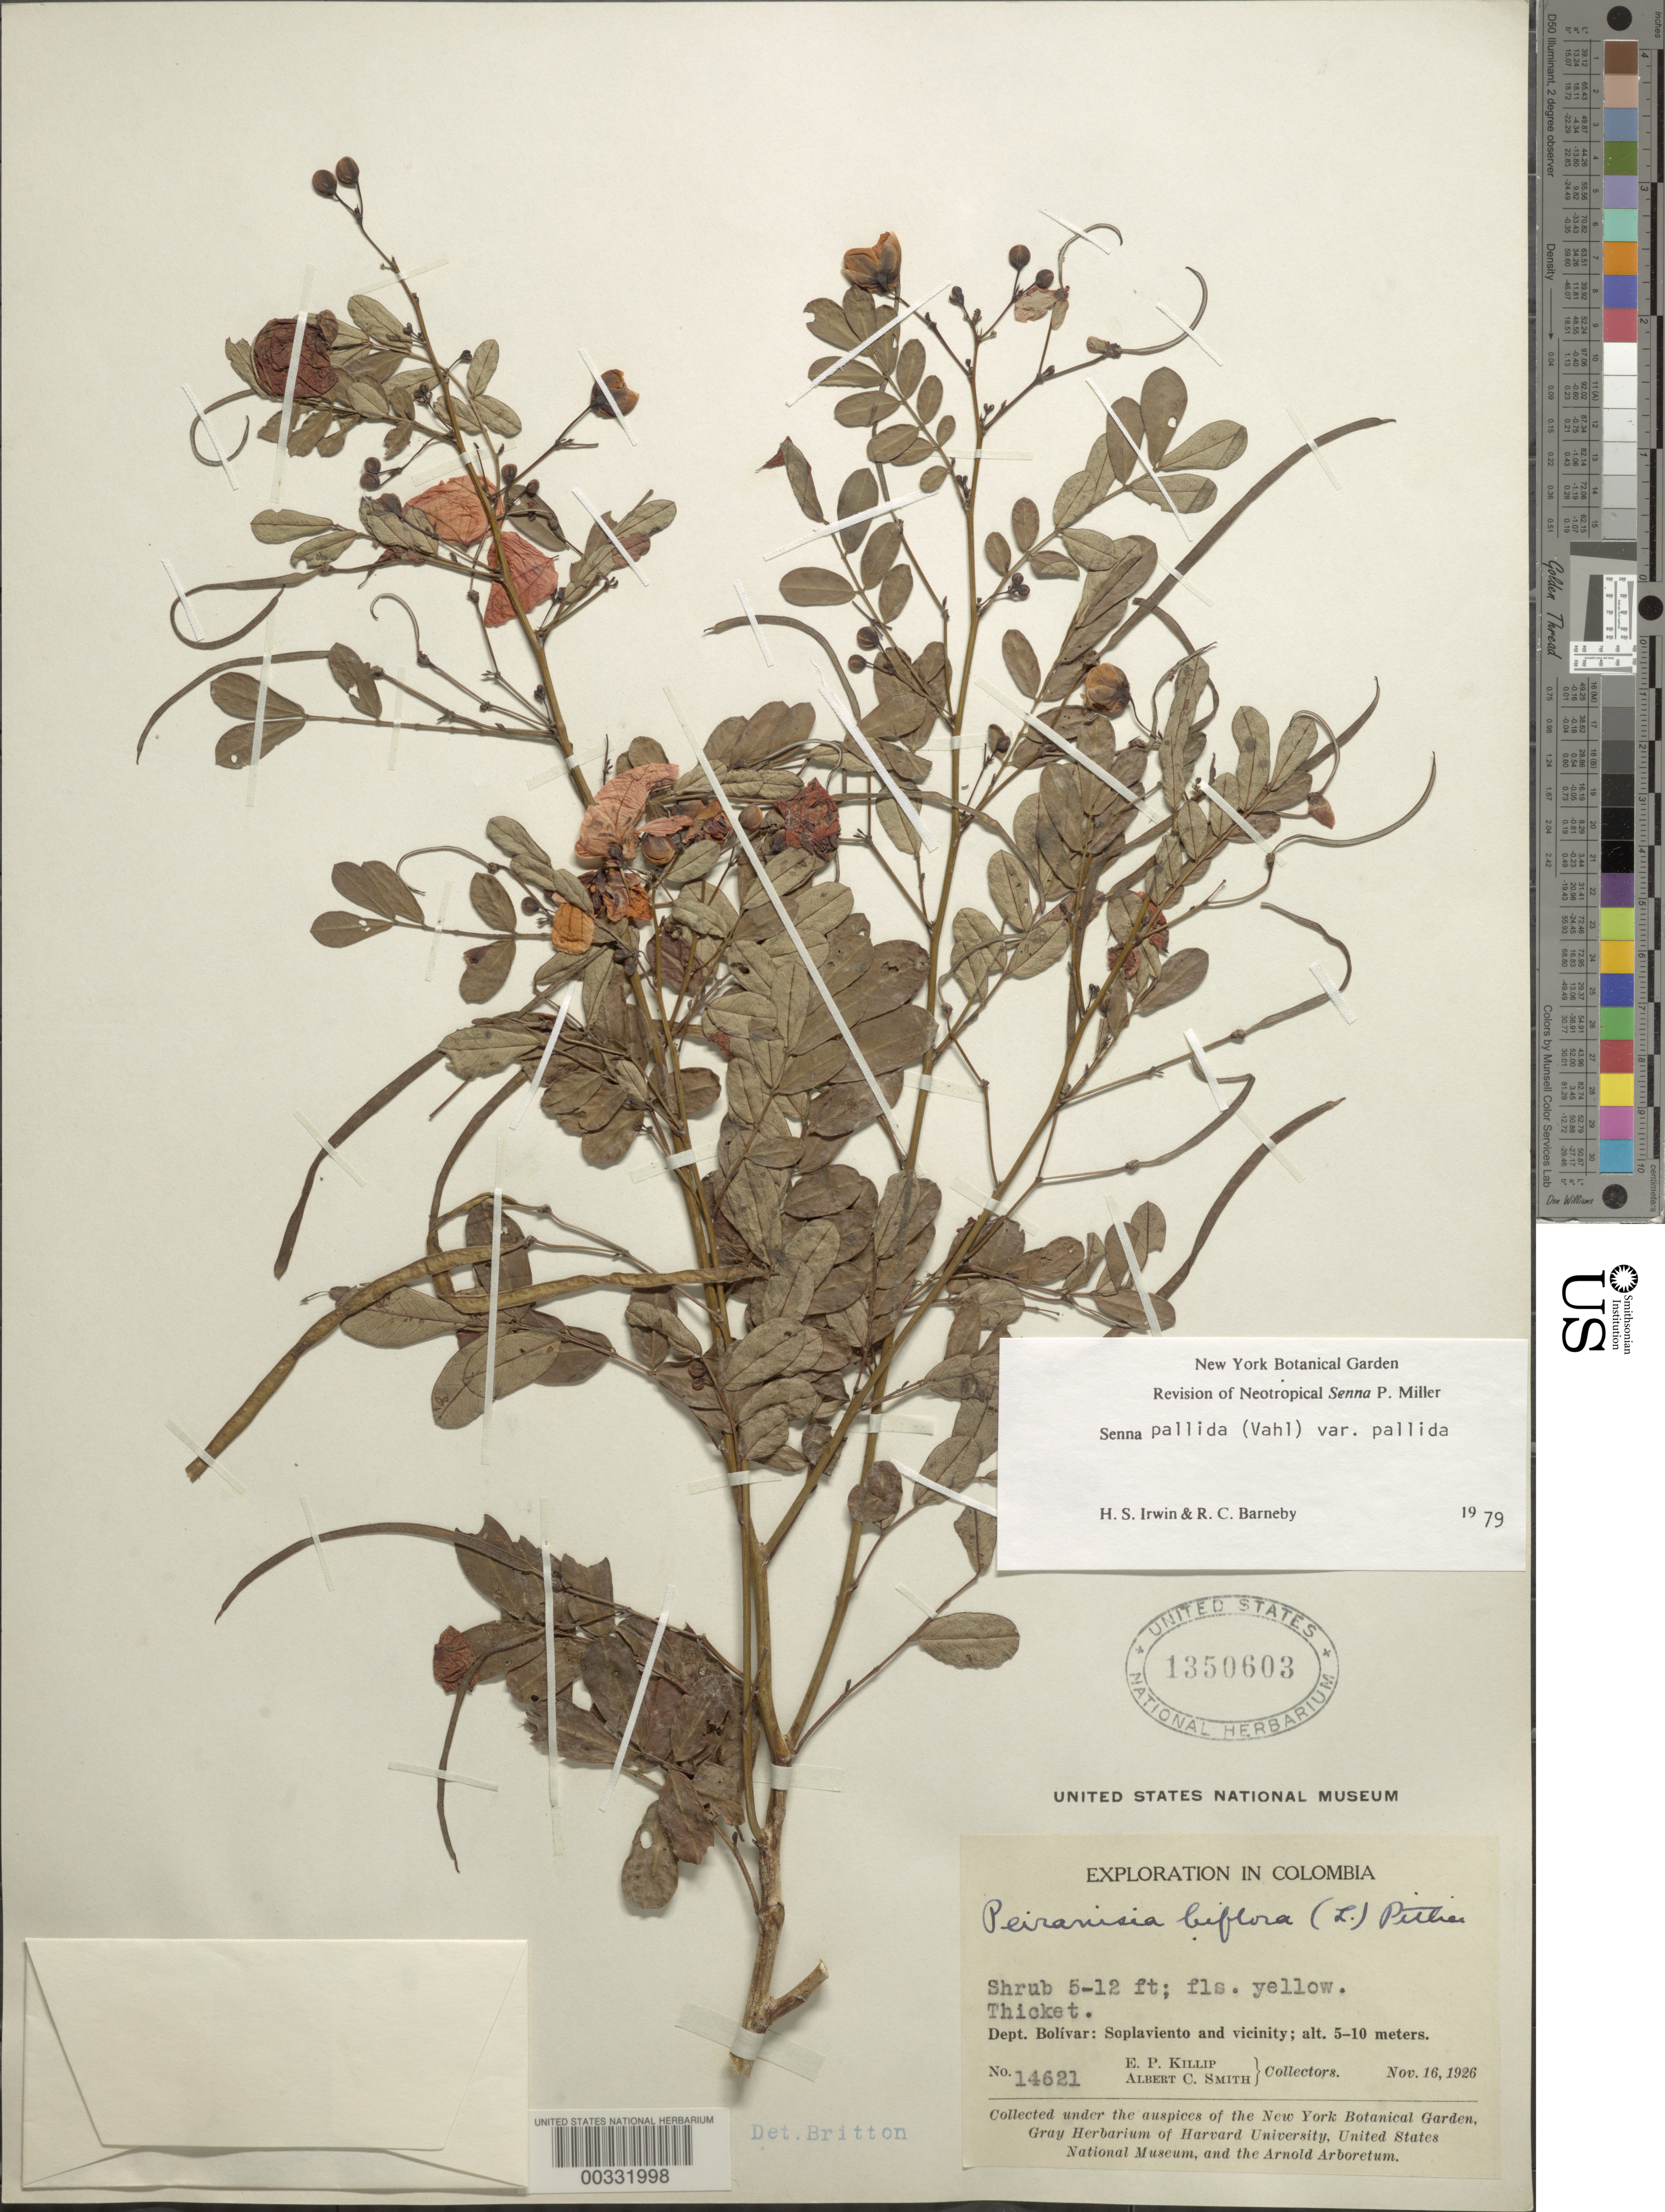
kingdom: Plantae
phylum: Tracheophyta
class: Magnoliopsida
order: Fabales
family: Fabaceae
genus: Senna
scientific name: Senna pallida var. pallida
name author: (Vahl) H.S. Irwin & Barneby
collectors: E. P. Killip & A. C. Smith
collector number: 14621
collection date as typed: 16 Nov 1926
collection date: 1926-11-16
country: Colombia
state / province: Bolívar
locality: Soplaviento and vicinity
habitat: Thicket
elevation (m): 5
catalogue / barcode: US 1350603